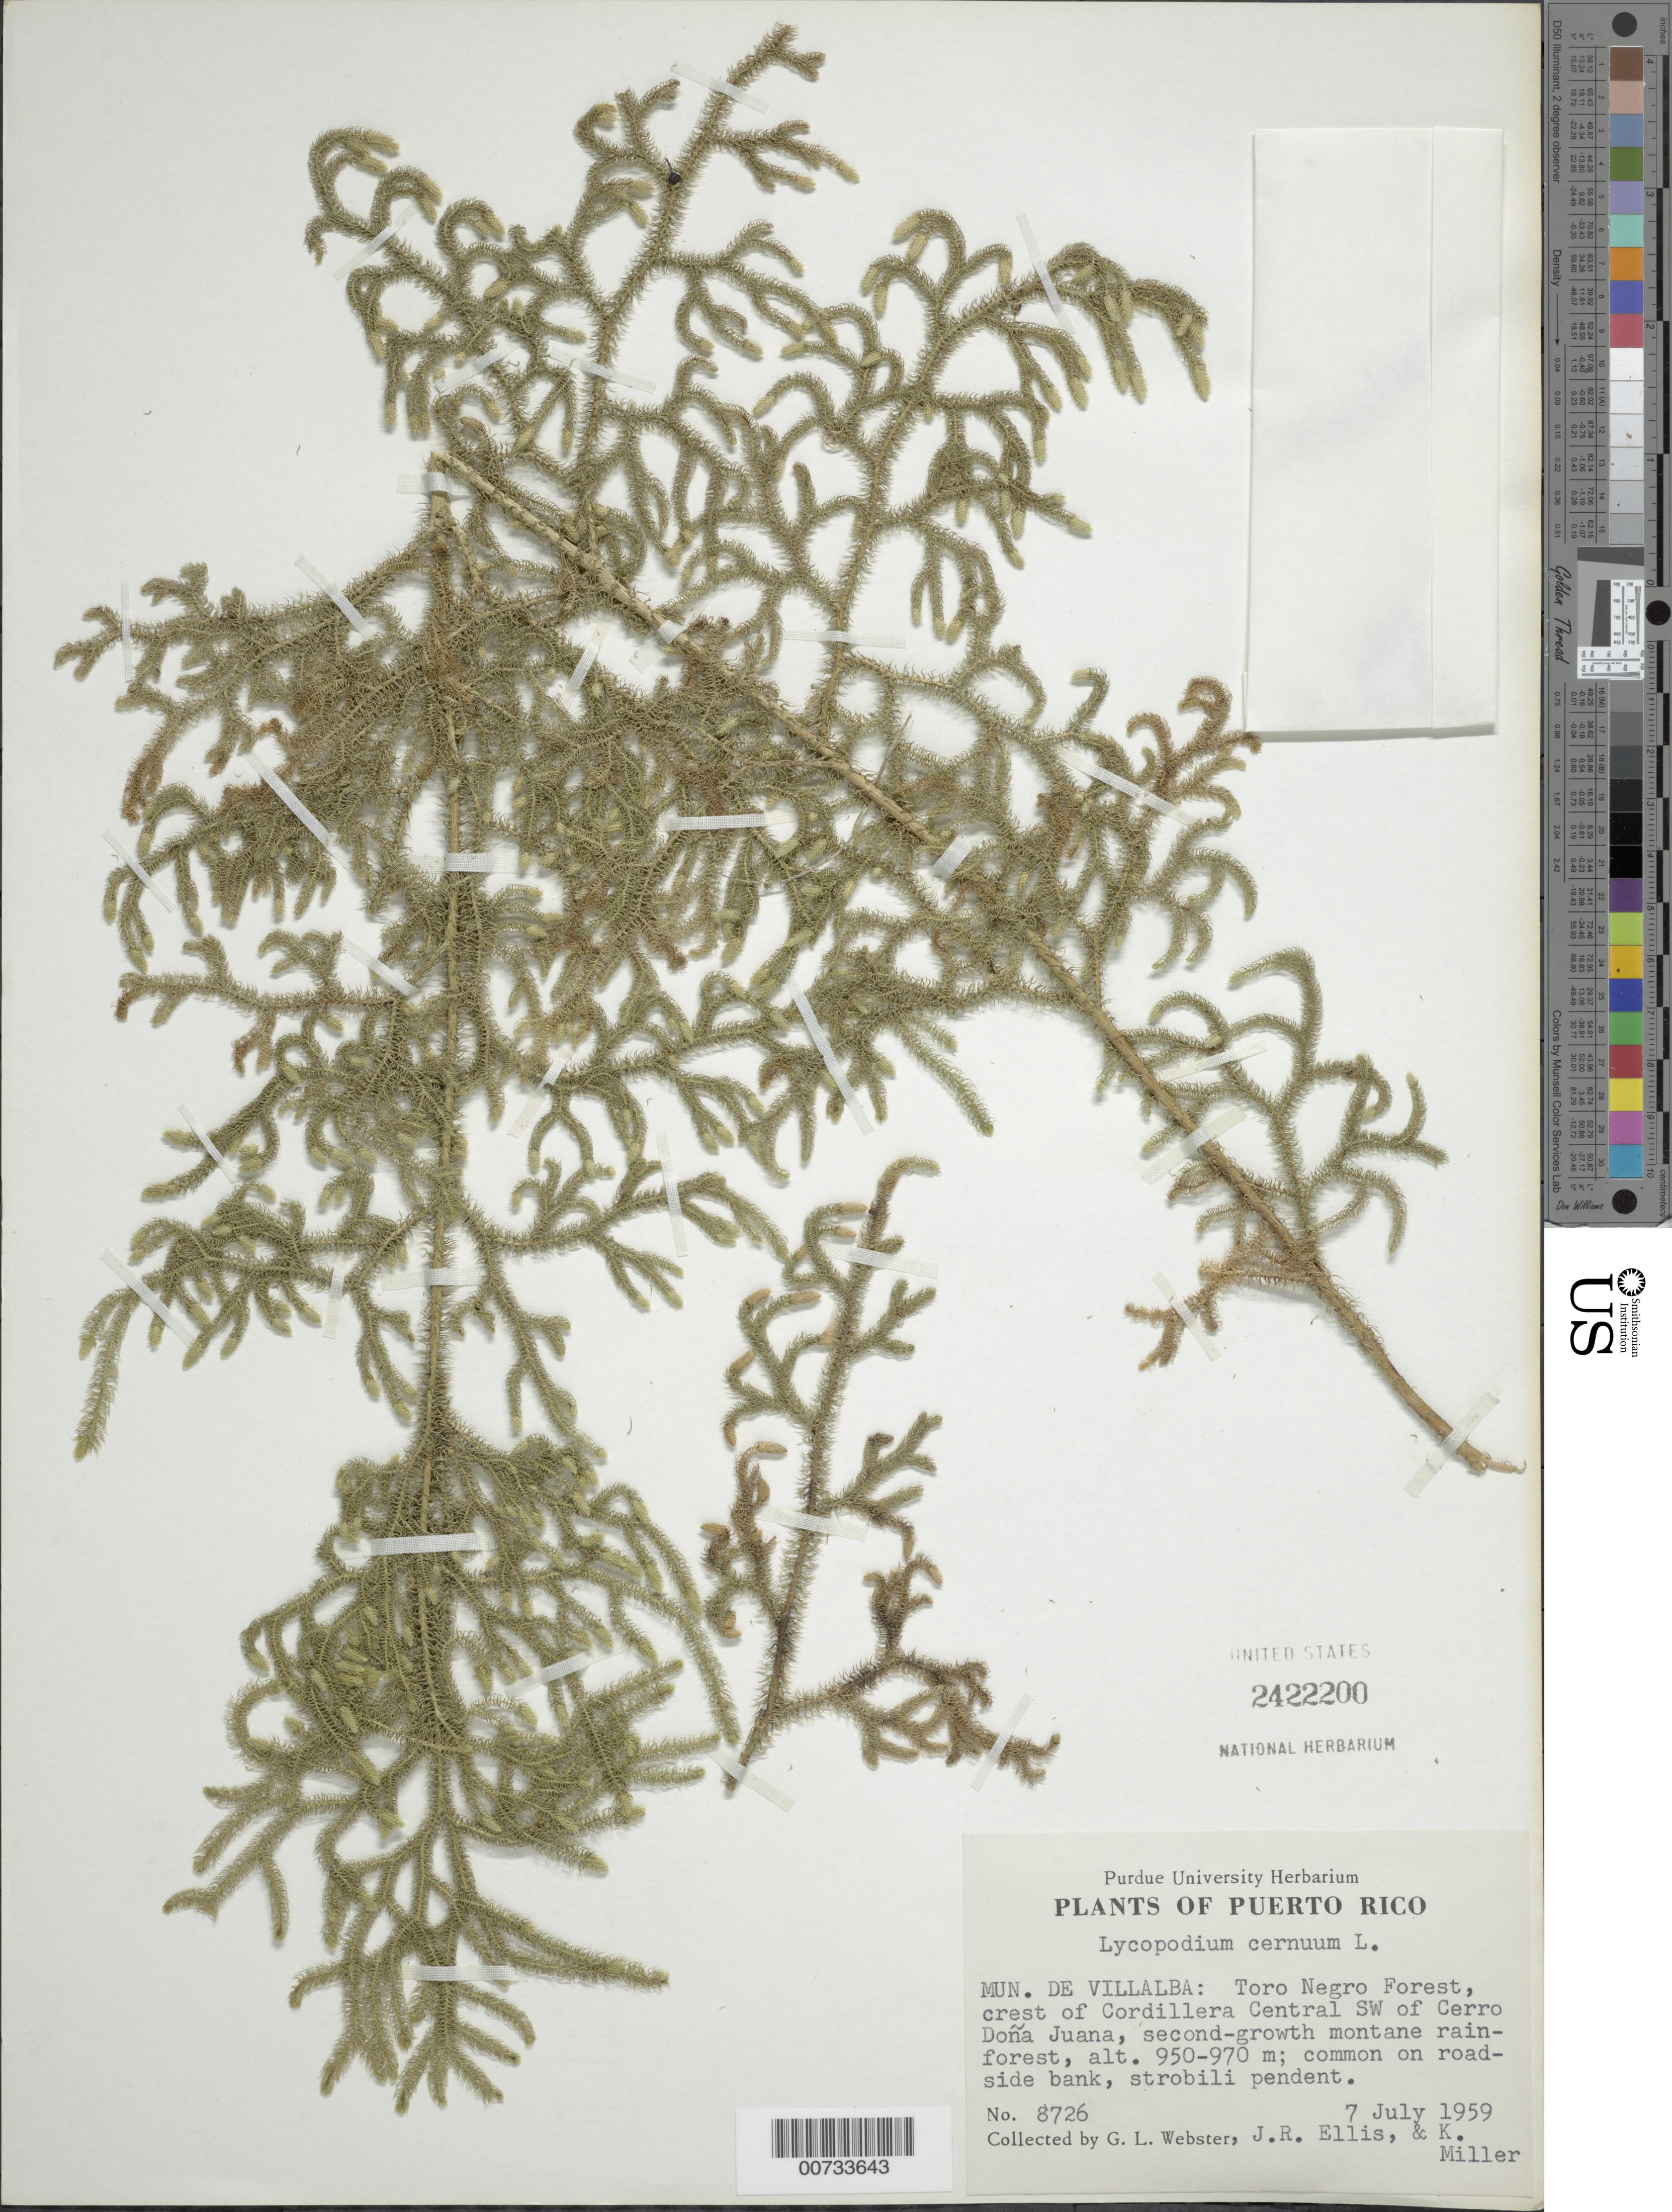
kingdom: Plantae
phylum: Tracheophyta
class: Lycopodiopsida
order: Lycopodiales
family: Lycopodiaceae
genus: Palhinhaea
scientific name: Palhinhaea cernua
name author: (L.) Vasc. & Franco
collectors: G. L. Webster, J. R. Ellis & K. Miller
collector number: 8726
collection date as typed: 07 Jul 1959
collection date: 1959-07-07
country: Puerto Rico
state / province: Villalba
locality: Mun. Villalba: Toro Negro Forest, crest of Cordillera Central SW of Cerro Dona Juana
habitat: Second-growth montane rainforest, roadside bank, strobili present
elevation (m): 950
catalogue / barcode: US 2422200